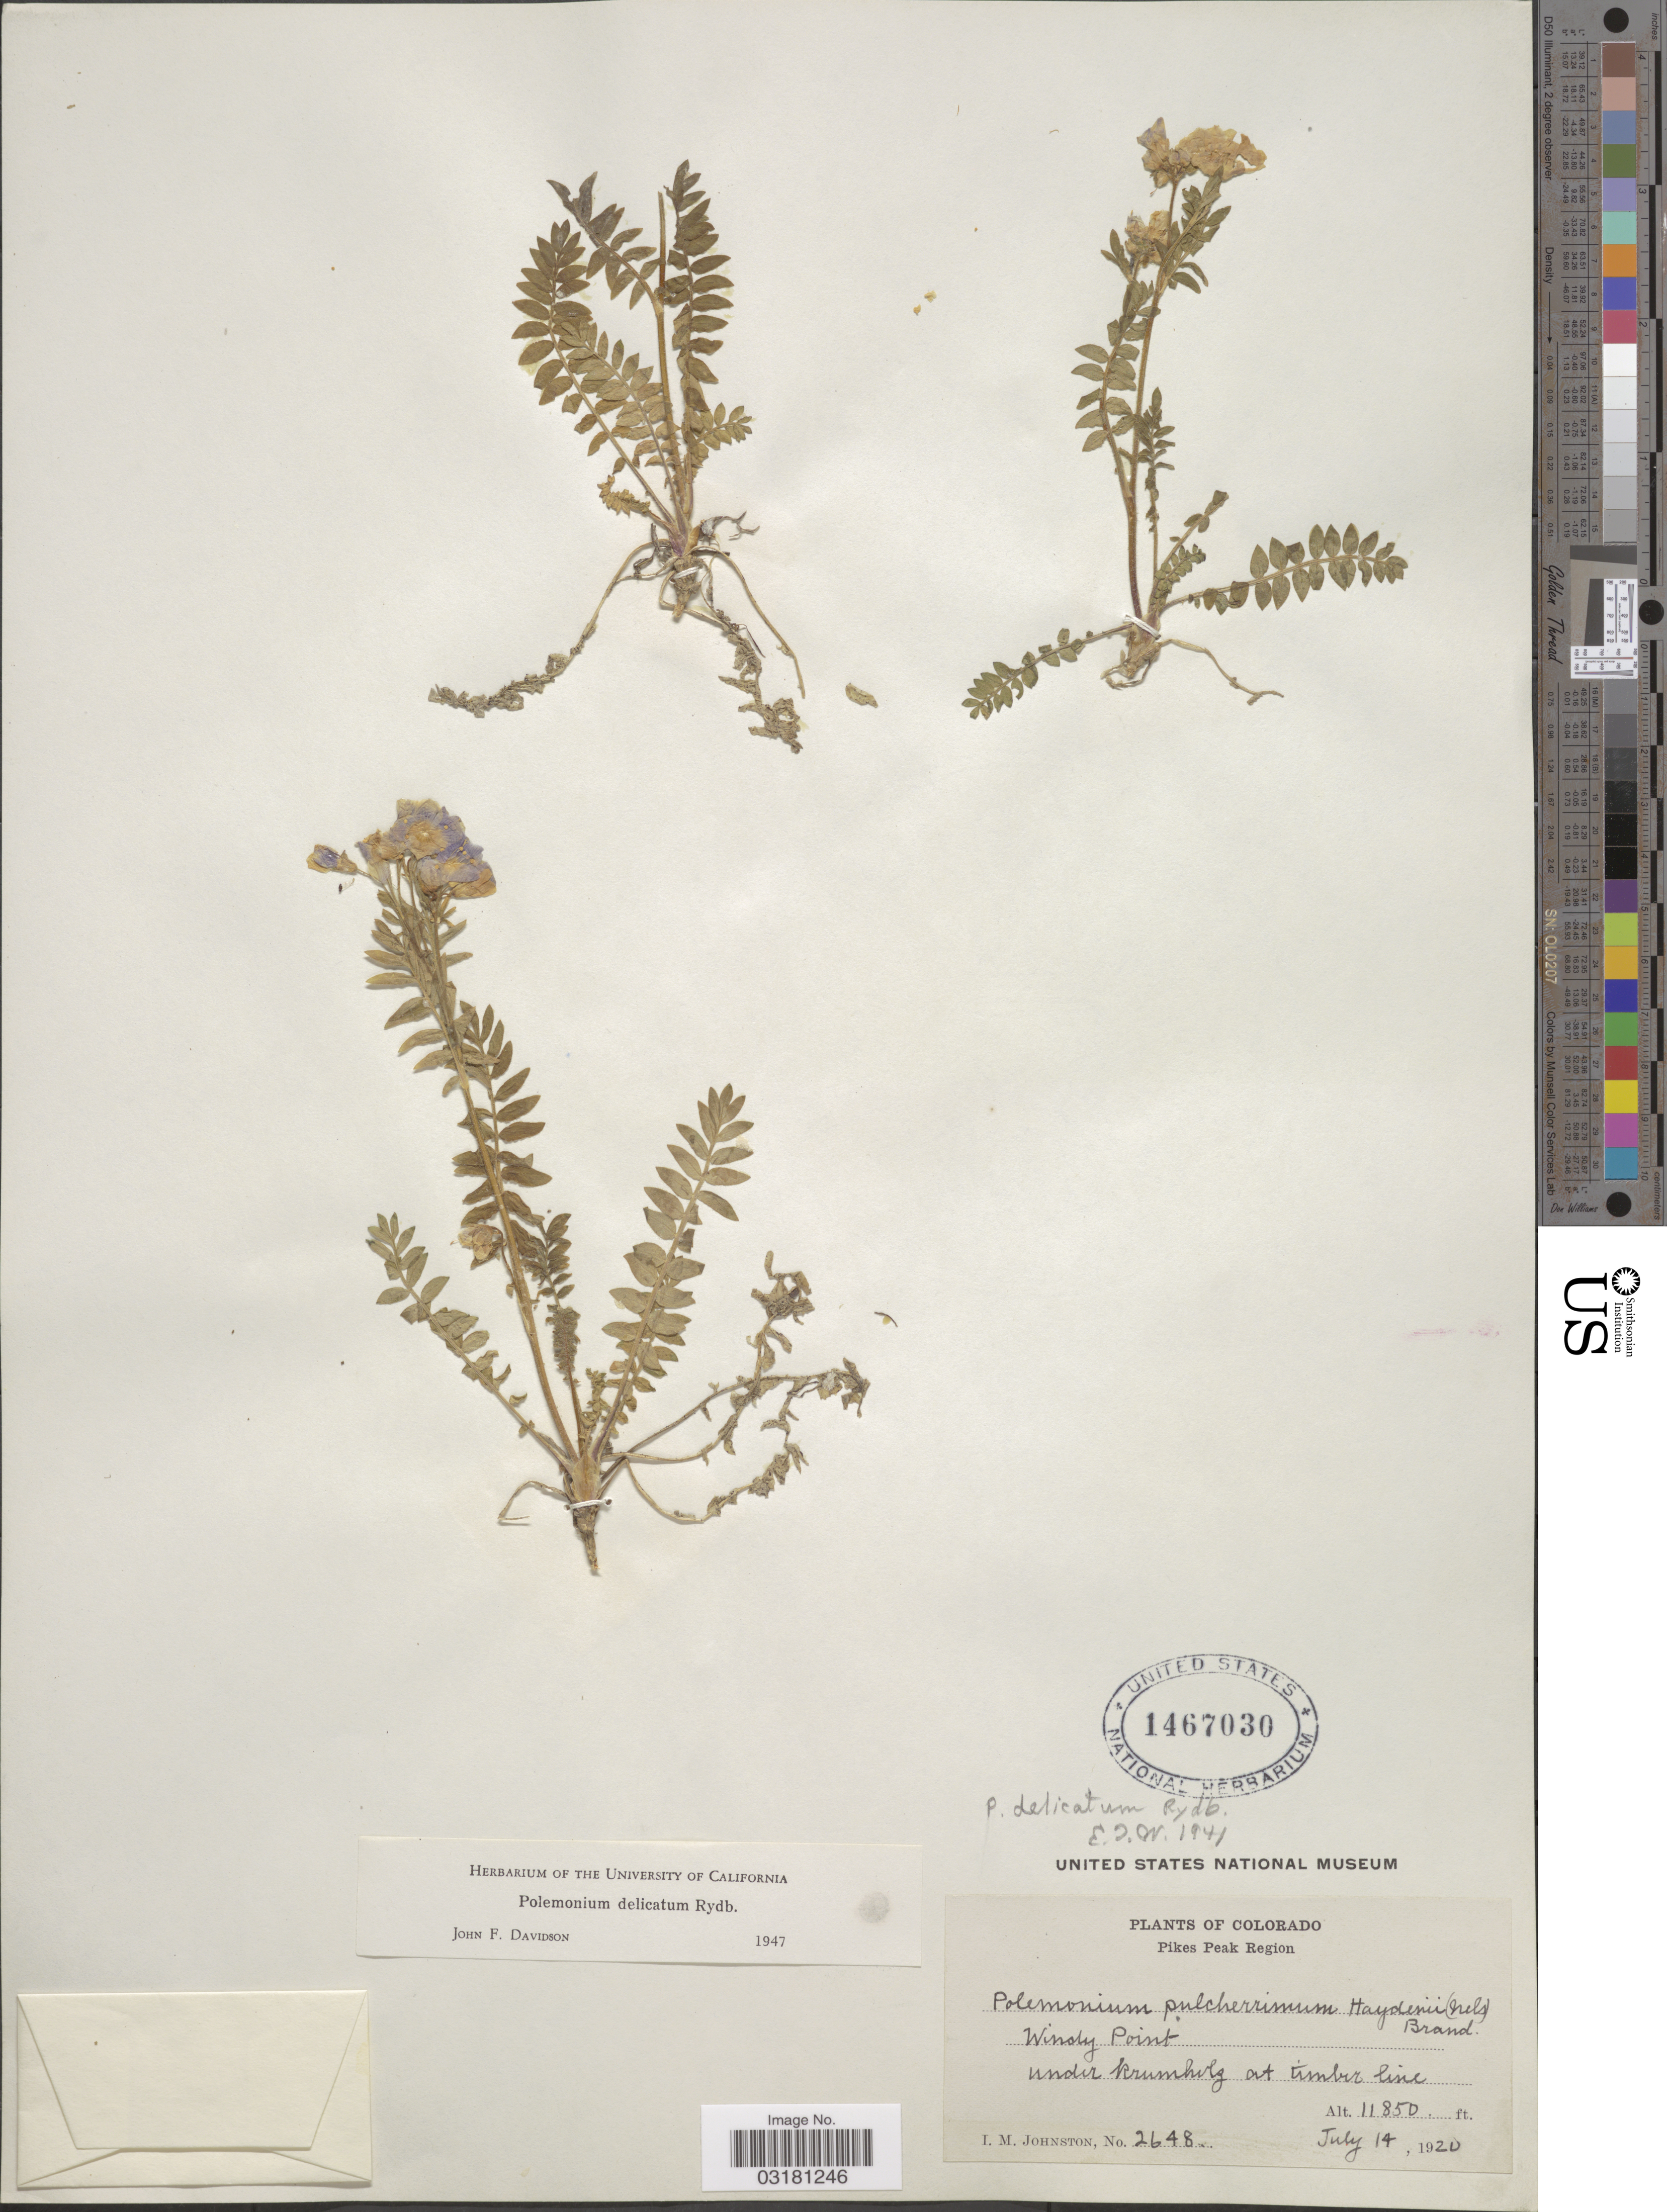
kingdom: Plantae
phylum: Tracheophyta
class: Magnoliopsida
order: Ericales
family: Polemoniaceae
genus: Polemonium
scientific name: Polemonium delicatum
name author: Rydb.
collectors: I.M. Johnston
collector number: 2648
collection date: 1920-07-14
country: United States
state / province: Colorado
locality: Pikes Peak Region. Windy Point.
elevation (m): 3612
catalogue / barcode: US 1467030